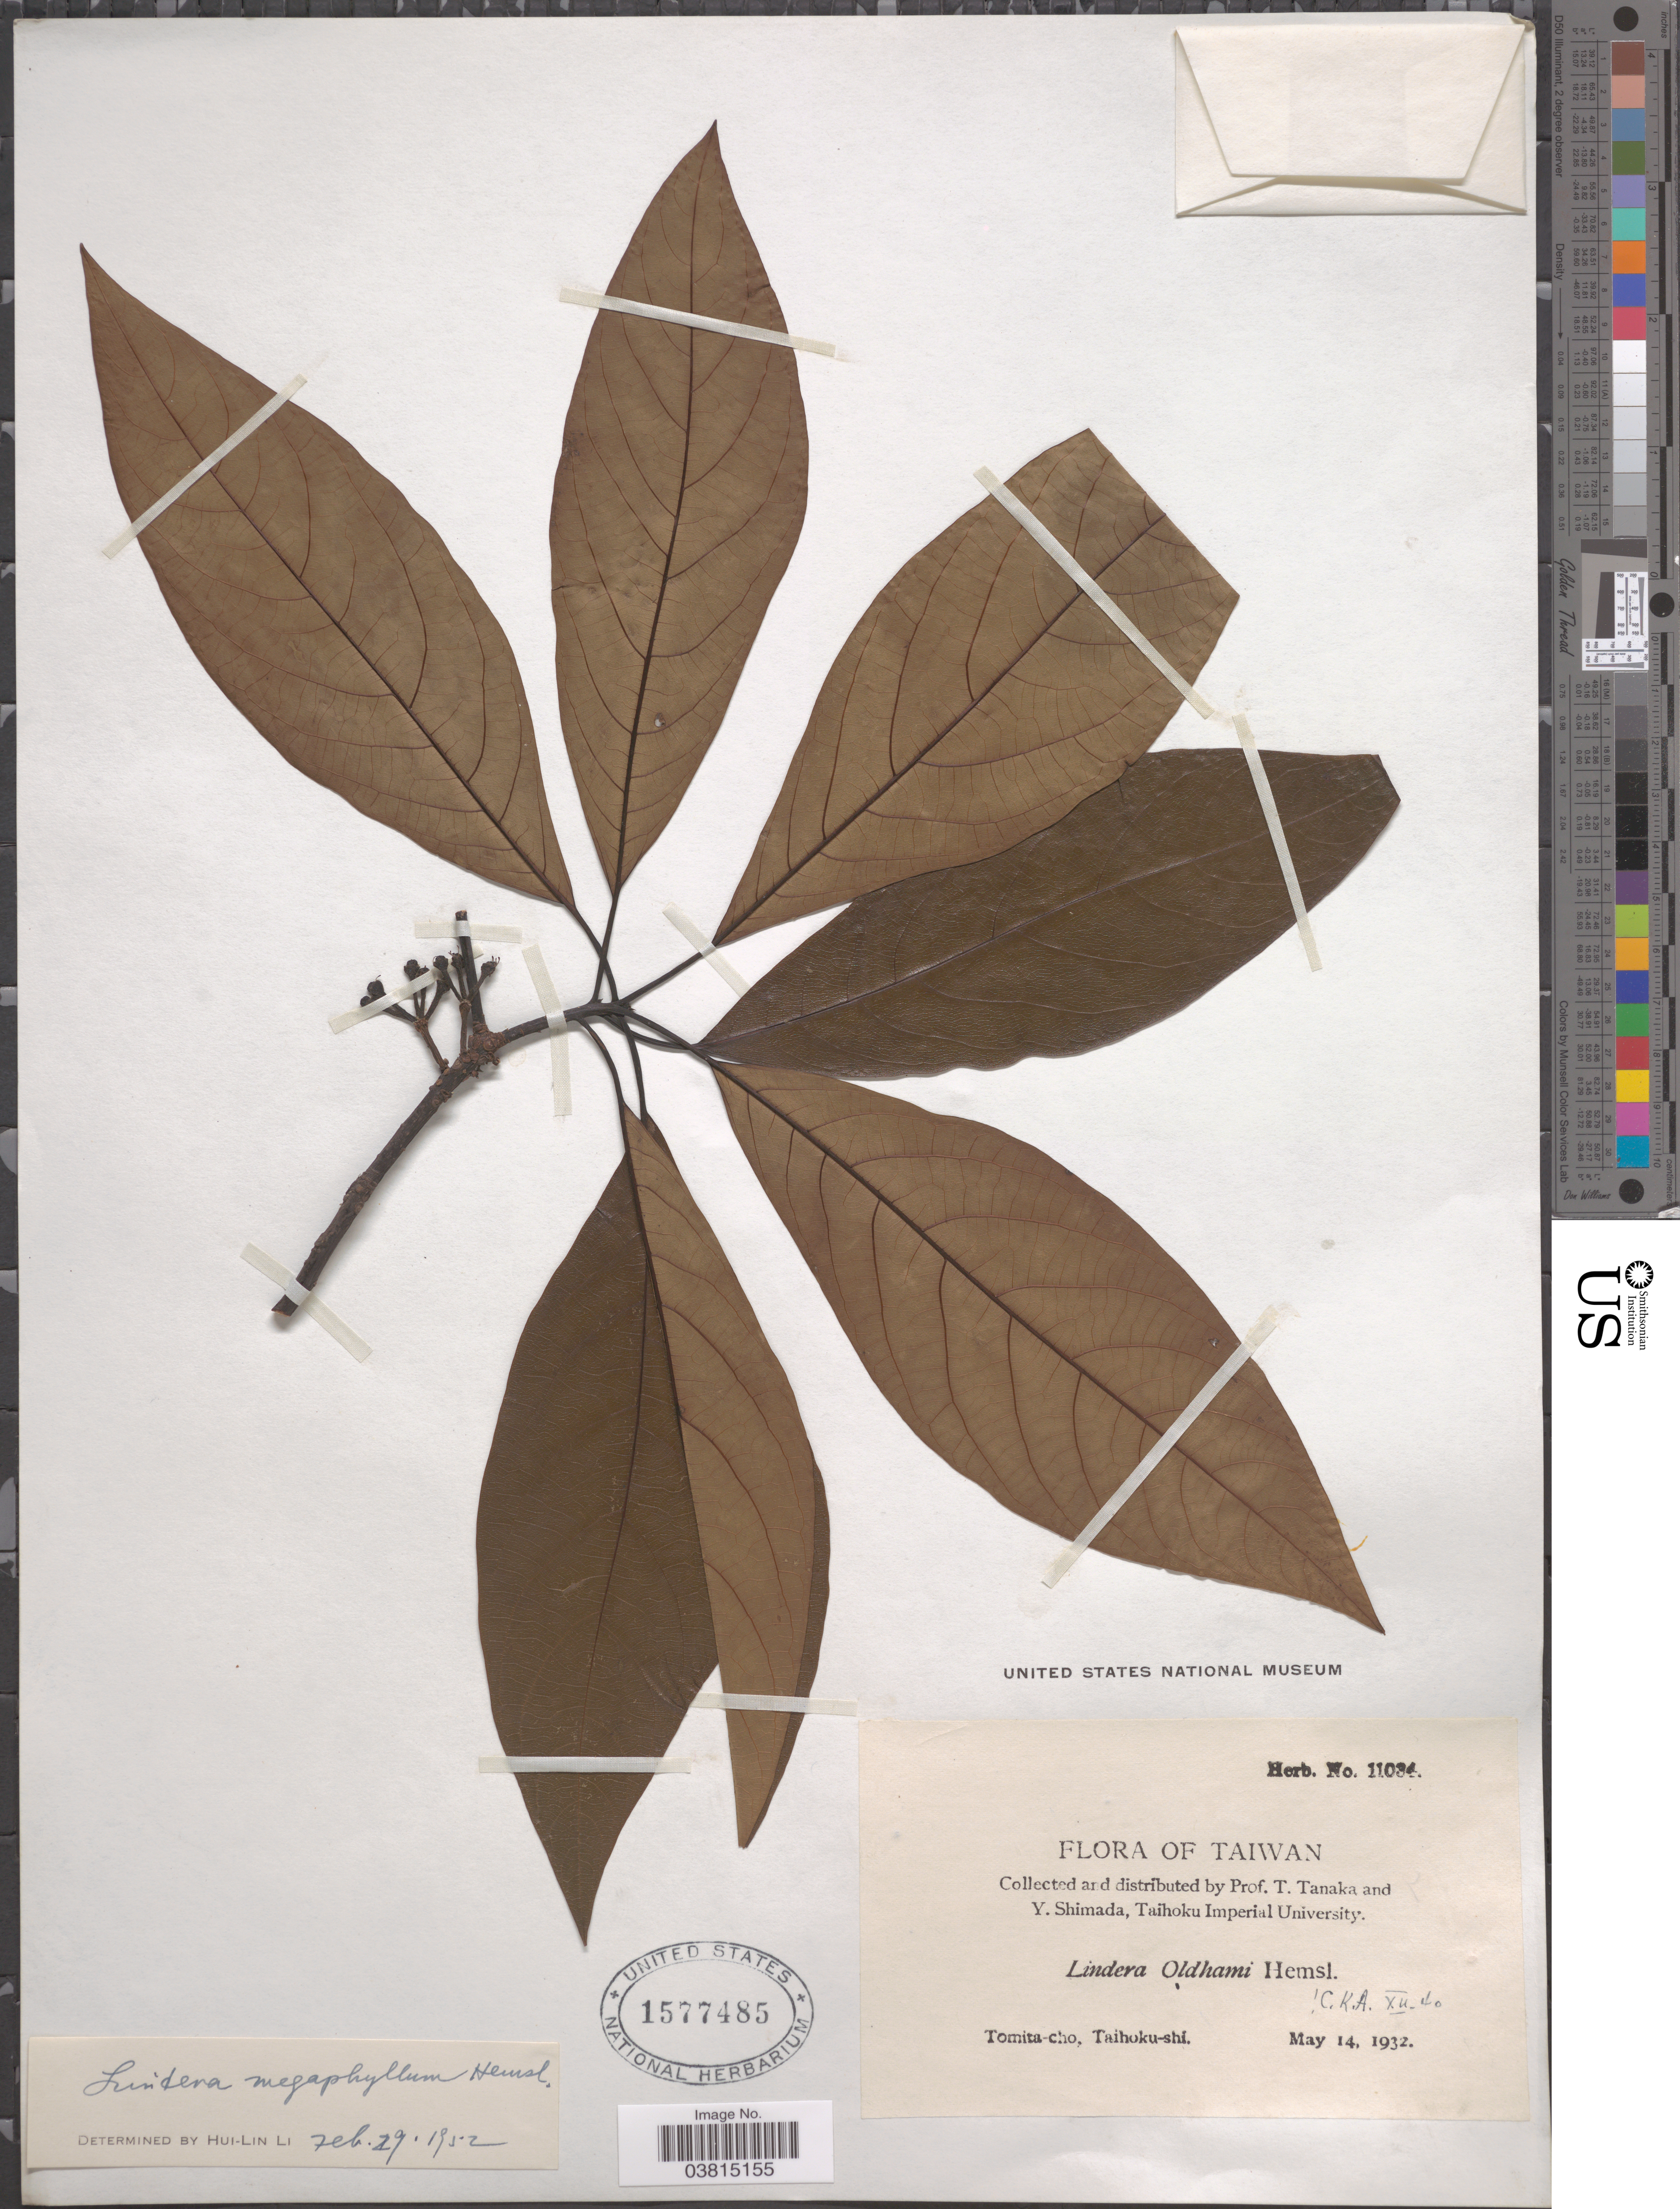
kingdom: Plantae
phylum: Tracheophyta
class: Magnoliopsida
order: Laurales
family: Lauraceae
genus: Lindera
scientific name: Lindera megaphylla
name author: Hemsl.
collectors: T. Tanaka & Y. Shimada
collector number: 11034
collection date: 1932-05-14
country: Taiwan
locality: Tomita-cho, Taihoku-shi.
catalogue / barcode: US 1577485